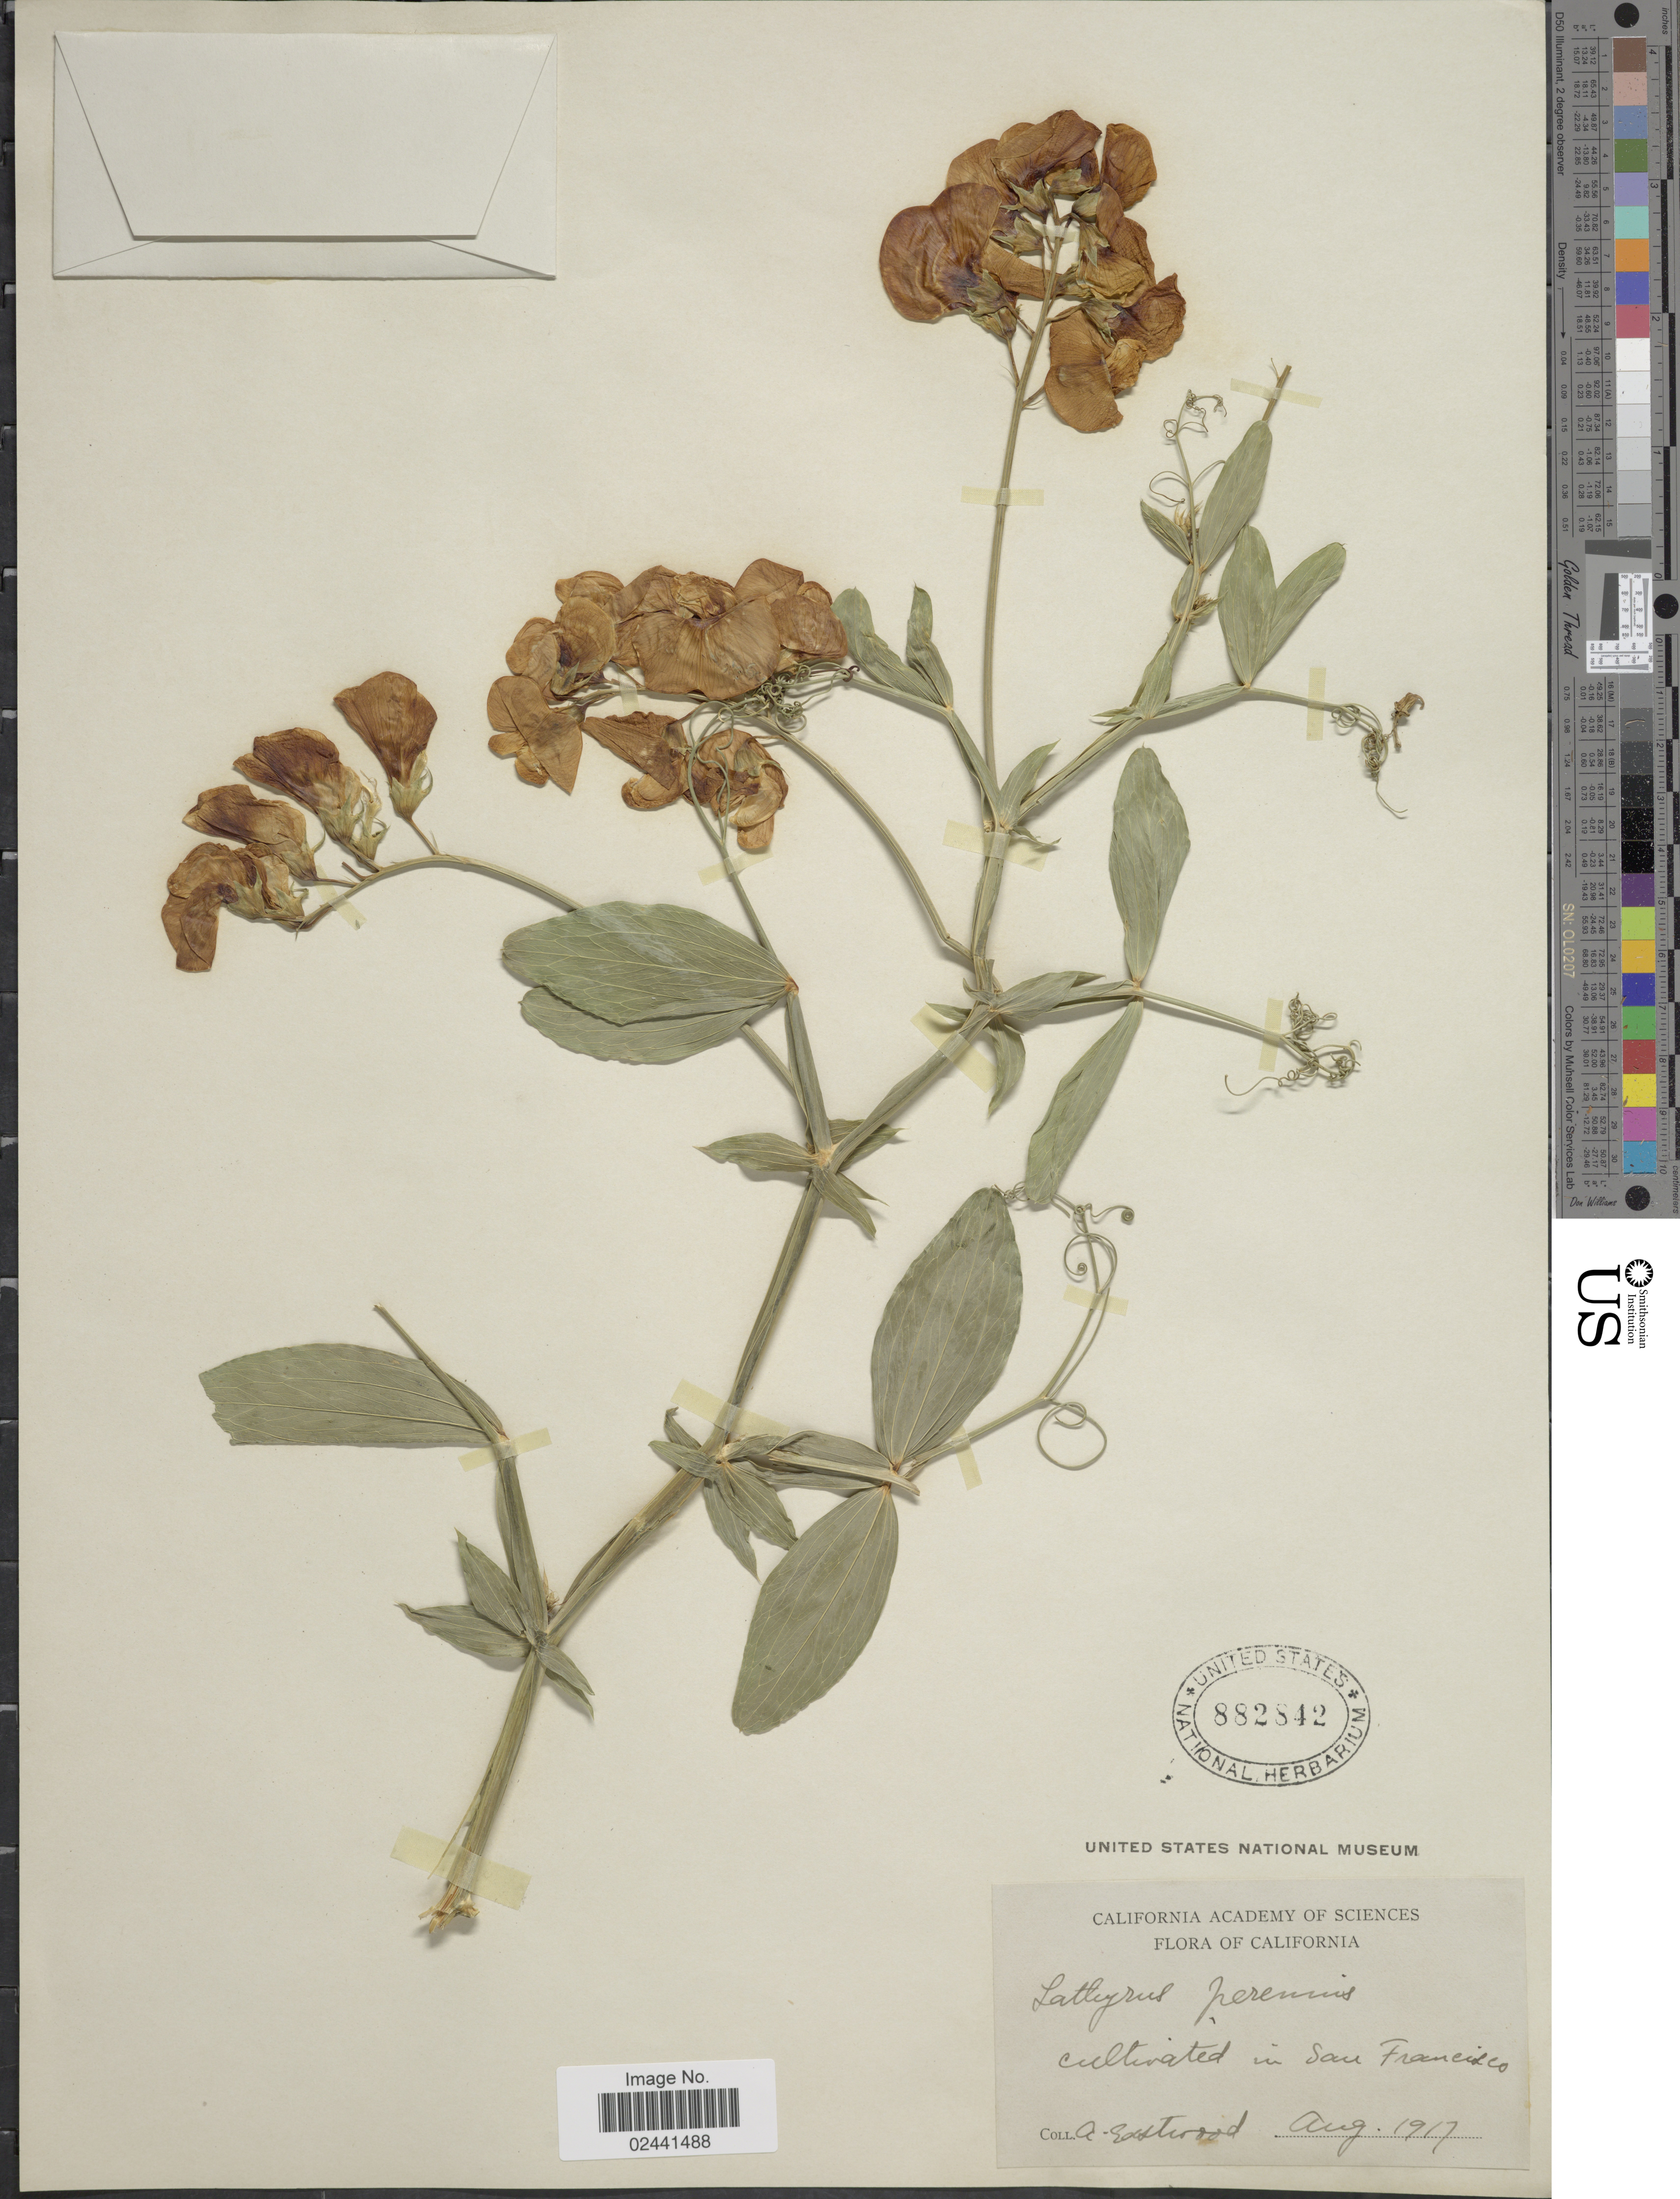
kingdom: Plantae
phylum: Tracheophyta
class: Magnoliopsida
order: Fabales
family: Fabaceae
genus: Lathyrus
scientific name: Lathyrus perennis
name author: L.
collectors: A. Eastwood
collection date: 1917-08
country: United States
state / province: California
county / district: San Francisco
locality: Cultivated in San Francisco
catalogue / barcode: US 882842